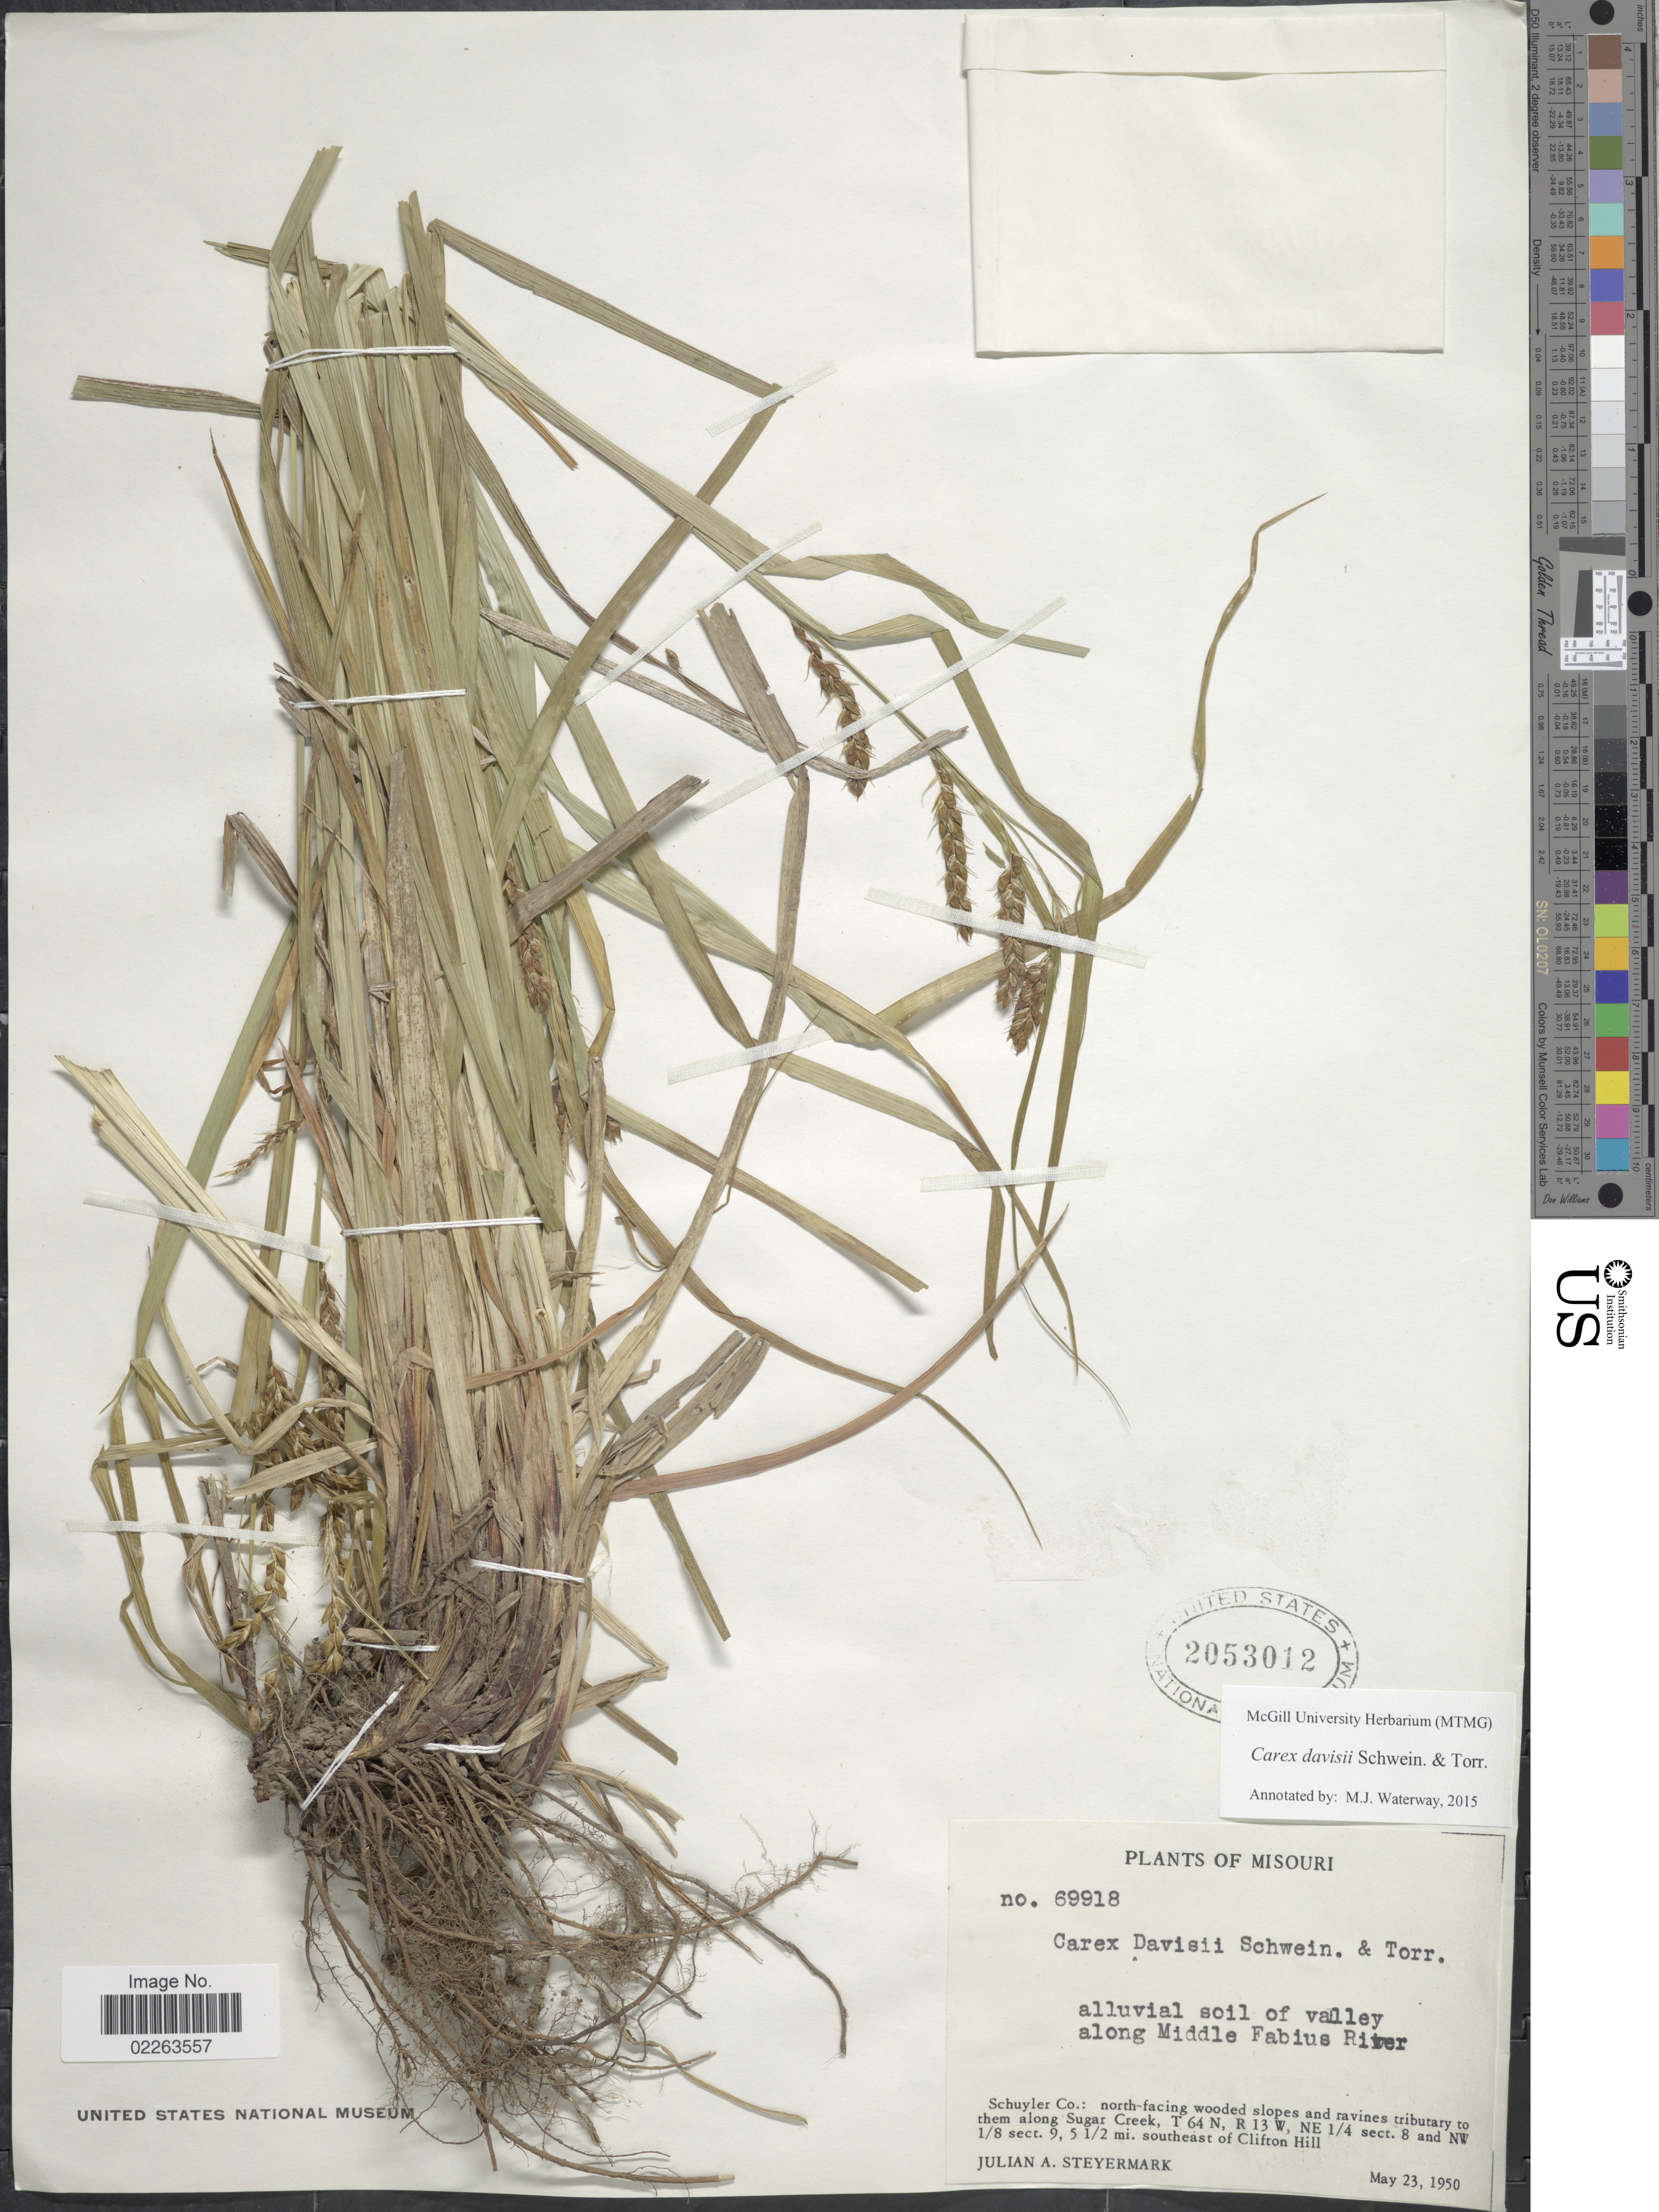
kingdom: Plantae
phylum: Tracheophyta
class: Liliopsida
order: Poales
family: Cyperaceae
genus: Carex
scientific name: Carex davisii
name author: Schwein. & Torr.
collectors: J. Steyermark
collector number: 69918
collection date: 1950-05-23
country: United States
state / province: Missouri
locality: Missouri. Alluvial soil of valley along Middle Fabius River. Schuyler Co.: north-facing wooded slopes and ravines tributary to them along Sugar Creek, T 64 N, R 13 W, NE 1/4 sec. 8 and NW 1/8 sect. 9, 5 1/2 mi. southeast of Clifton Hill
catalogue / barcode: US 2053012